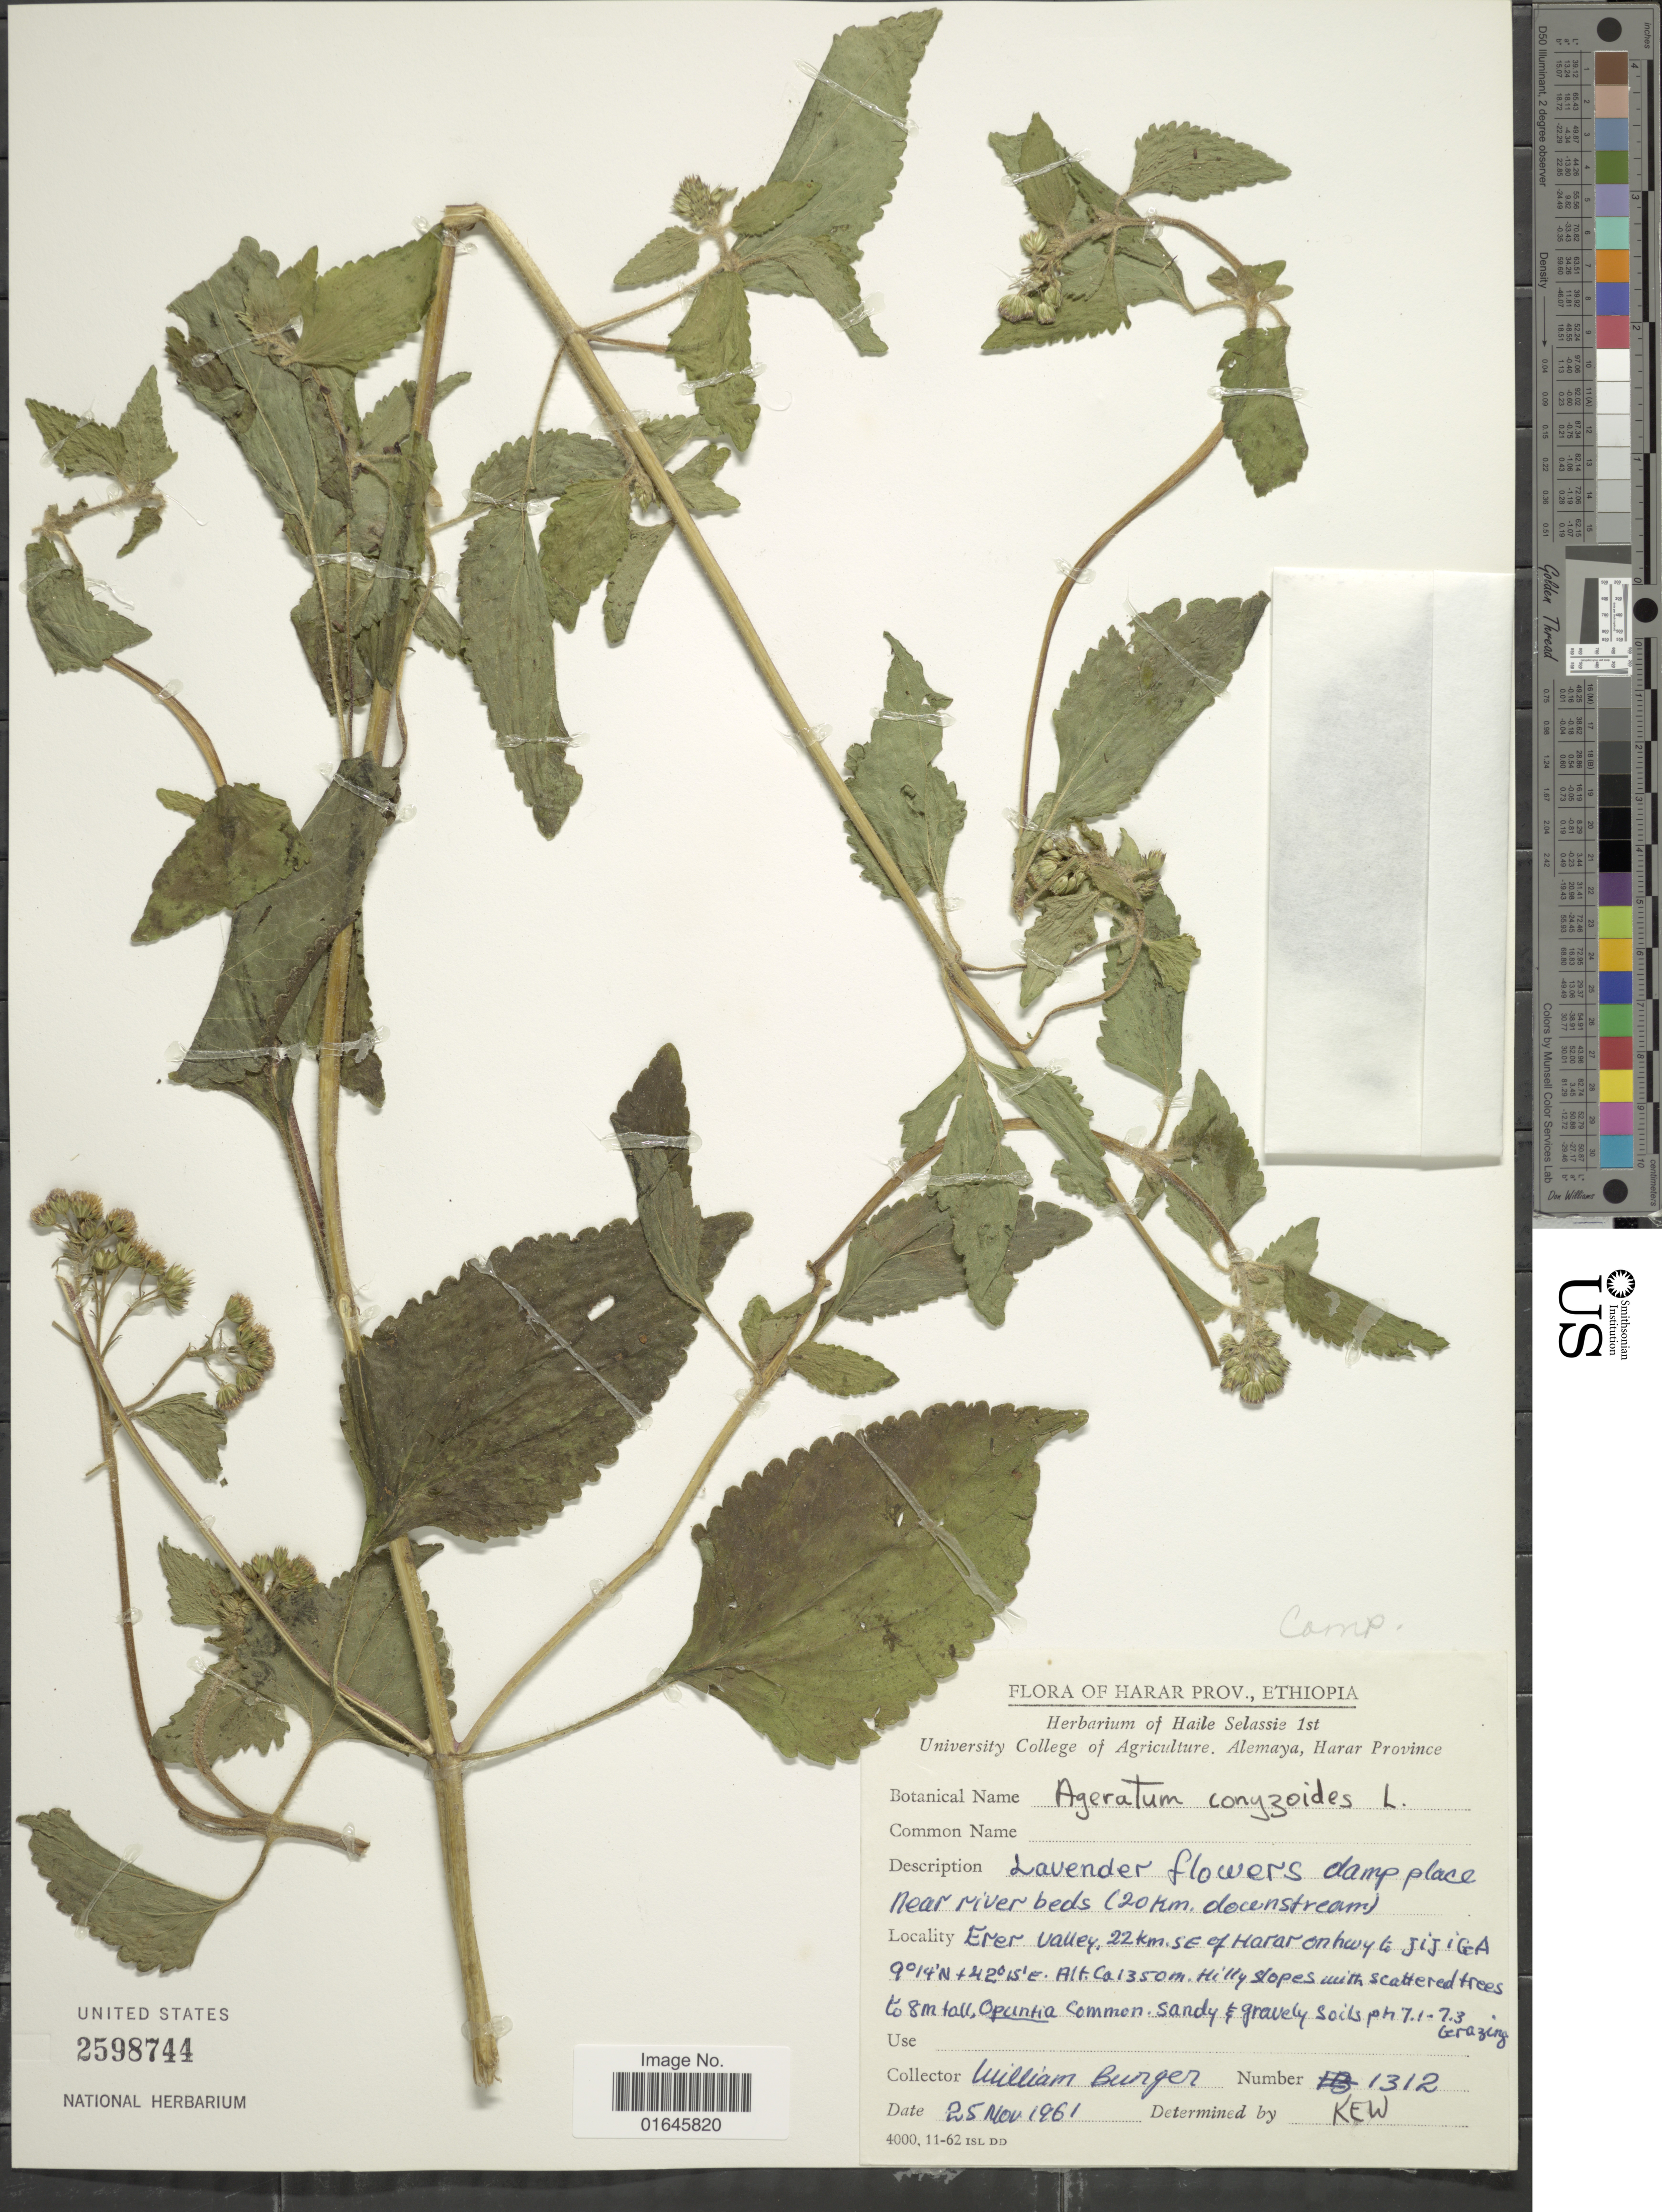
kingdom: Plantae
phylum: Tracheophyta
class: Magnoliopsida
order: Asterales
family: Asteraceae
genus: Ageratum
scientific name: Ageratum conyzoides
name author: L.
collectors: W. Burger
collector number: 1312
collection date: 1961-11-25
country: Ethiopia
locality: Harar Prov., Erer valley, 22 km SE of Harar on hwy to Sisiga [interpreted]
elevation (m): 1350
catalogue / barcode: US 2598744